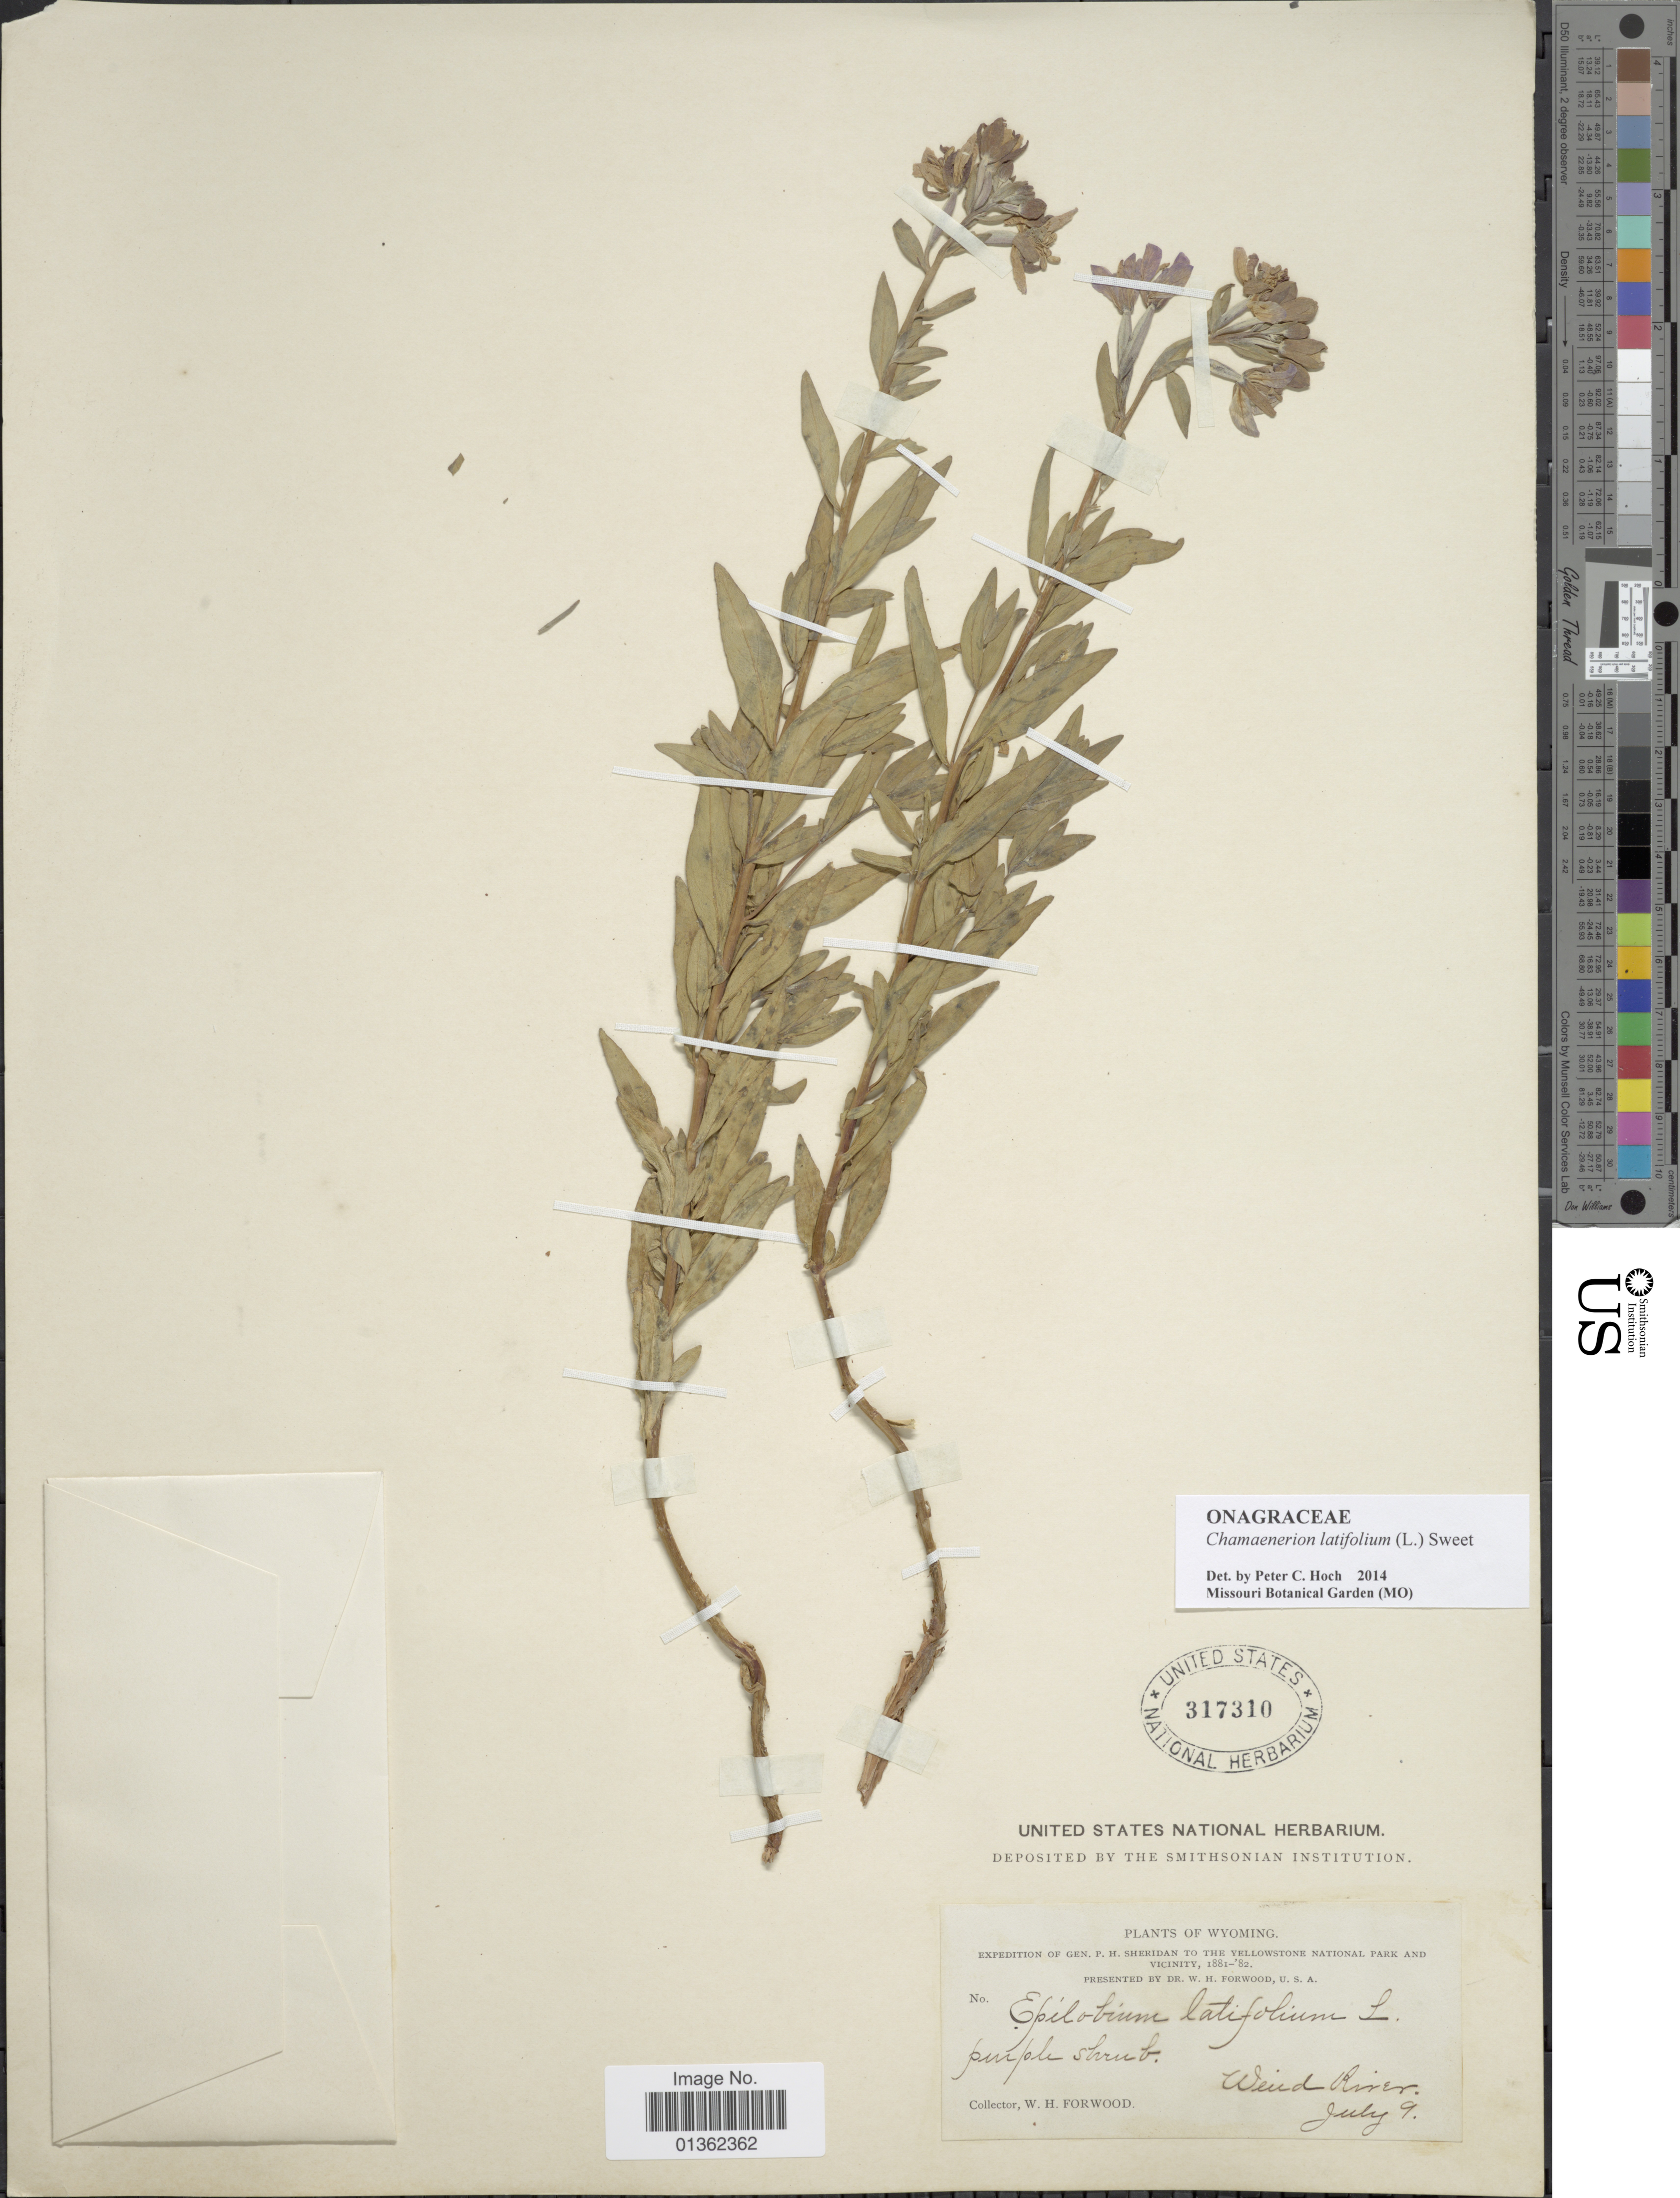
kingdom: Plantae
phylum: Tracheophyta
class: Magnoliopsida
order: Myrtales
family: Onagraceae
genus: Chamaenerion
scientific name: Chamaenerion latifolium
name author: (L.) Th. Fr. & Lange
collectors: W. Forwood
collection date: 1881-07-09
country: United States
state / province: Wyoming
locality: Wind River.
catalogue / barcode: US 317310